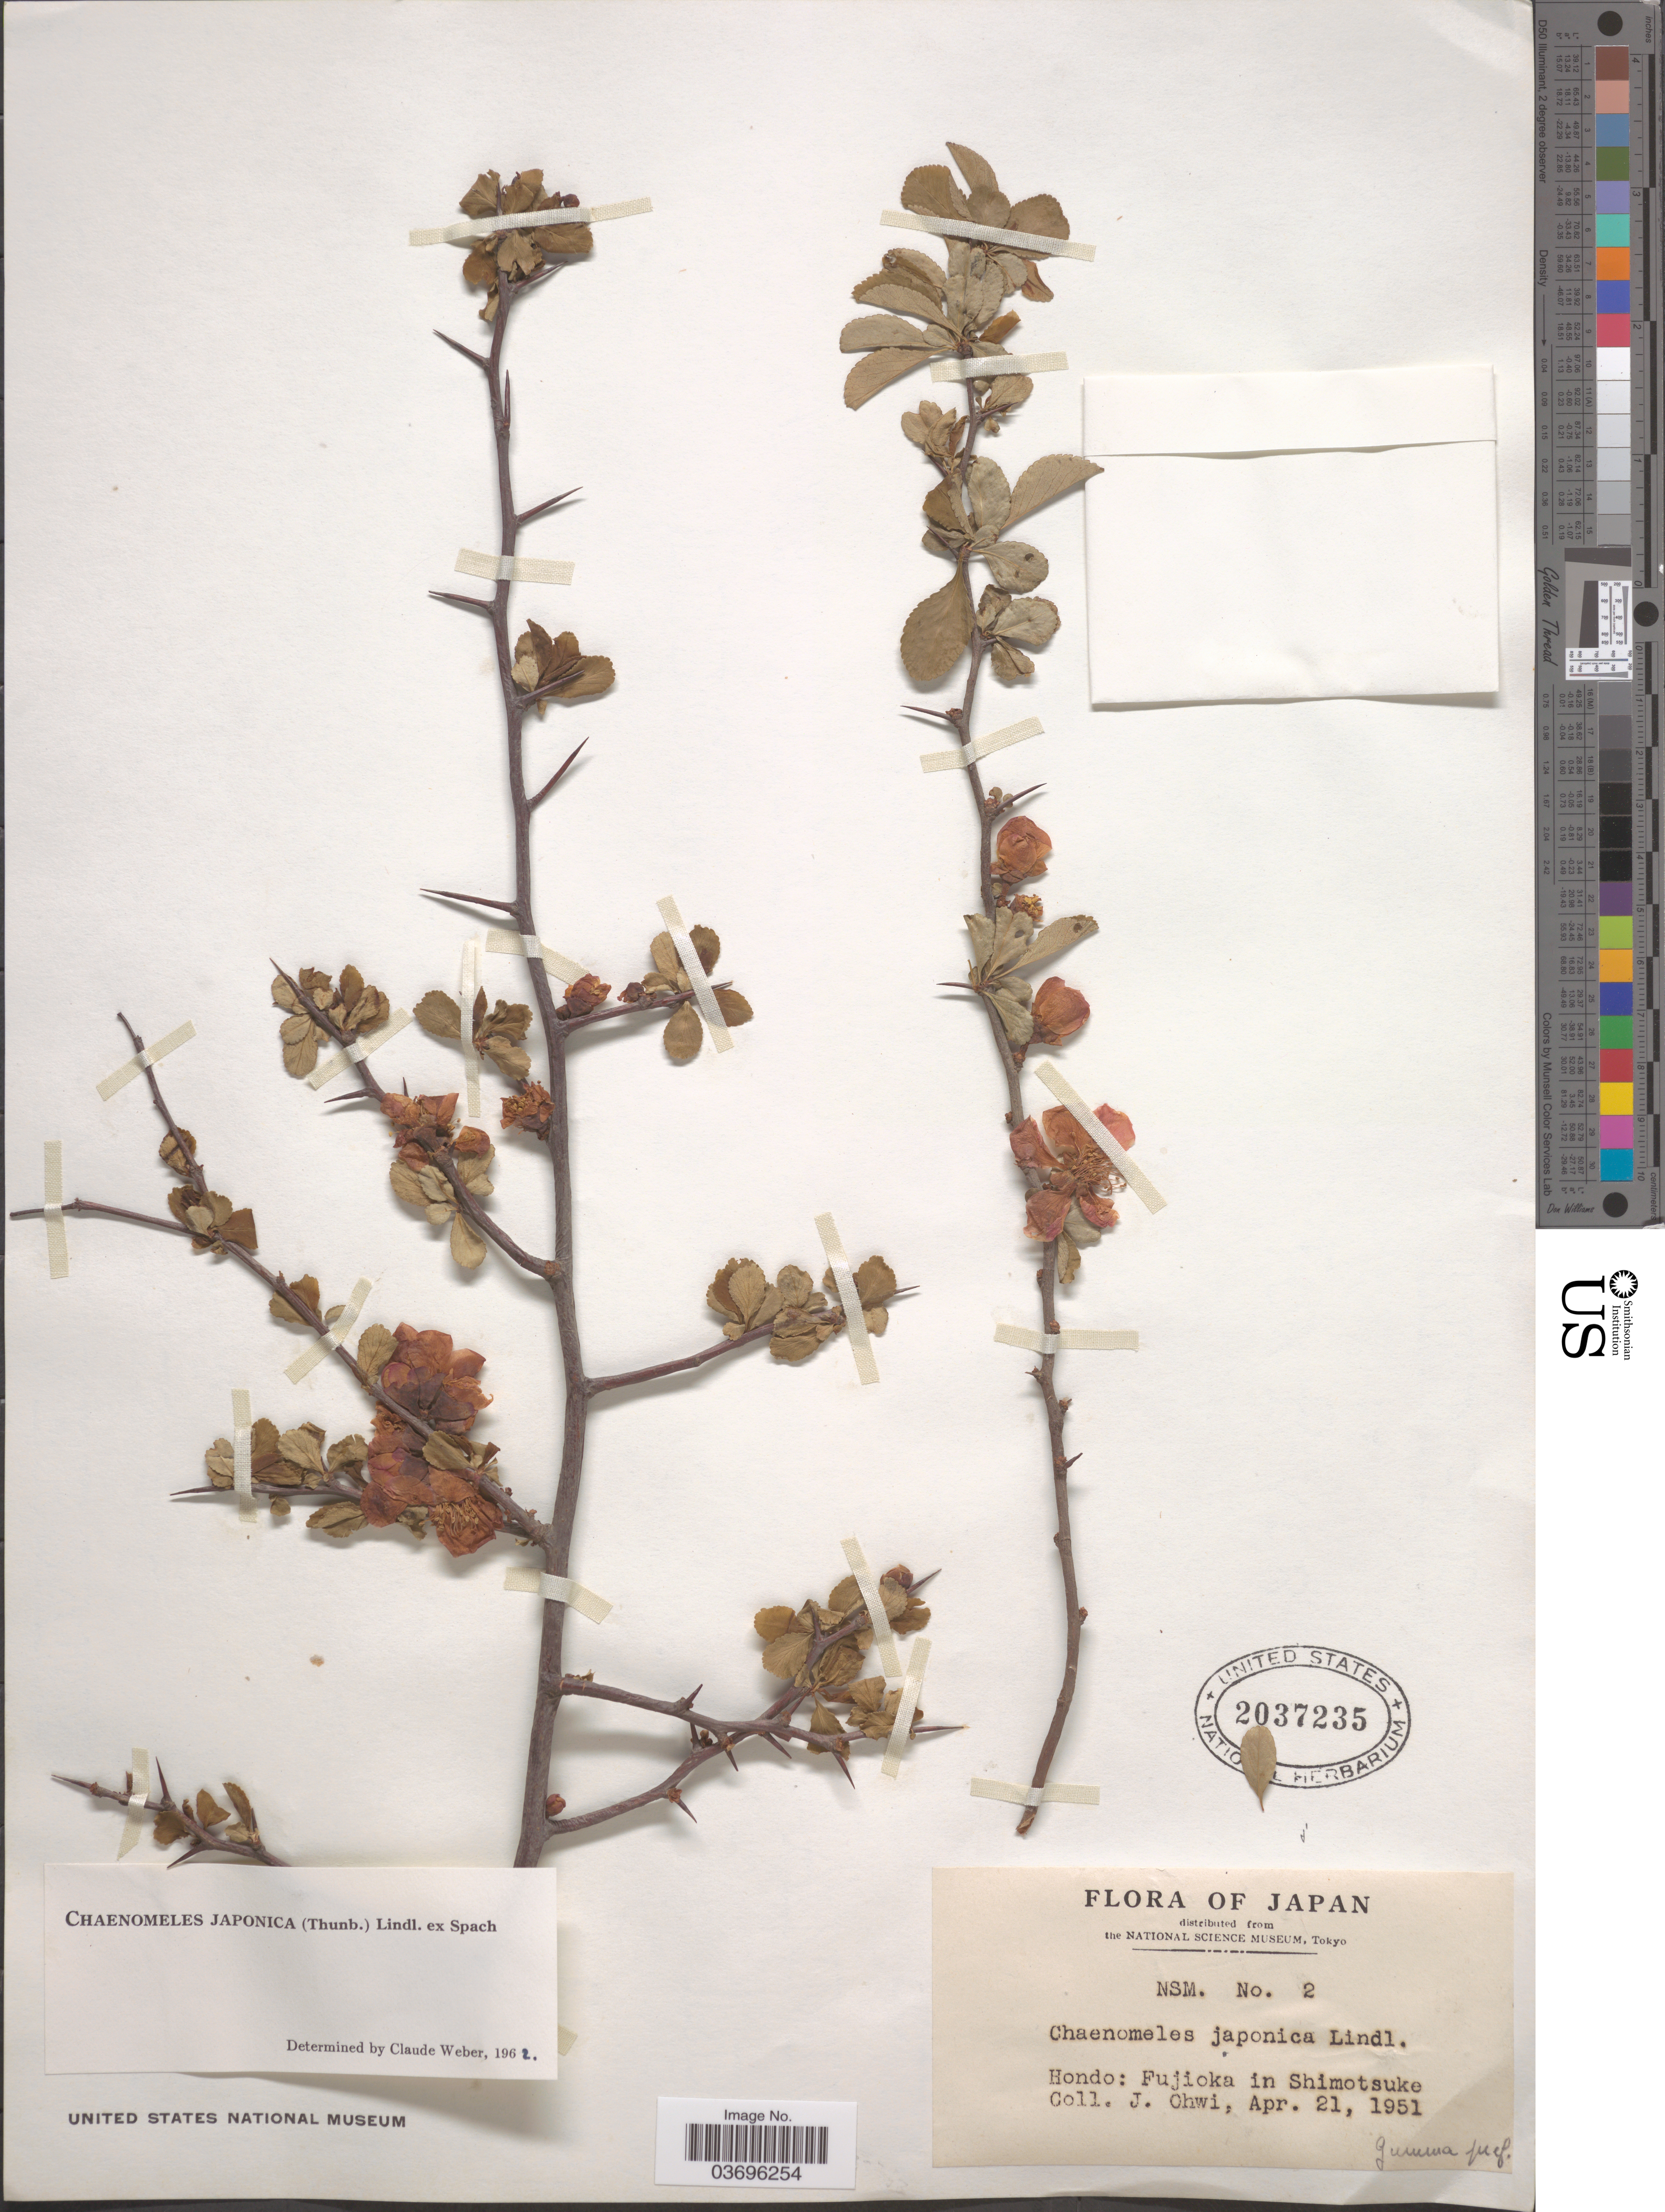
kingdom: Plantae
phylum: Tracheophyta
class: Magnoliopsida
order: Rosales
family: Rosaceae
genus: Chaenomeles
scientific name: Chaenomeles japonica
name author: (Thunb.) Lindl. ex Spach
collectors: J. Ohwi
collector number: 2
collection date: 1951-04-21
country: Japan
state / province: Gunma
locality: Hondo: Fujioka in Shimotsuke. Gumma Pref.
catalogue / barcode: US 2037235